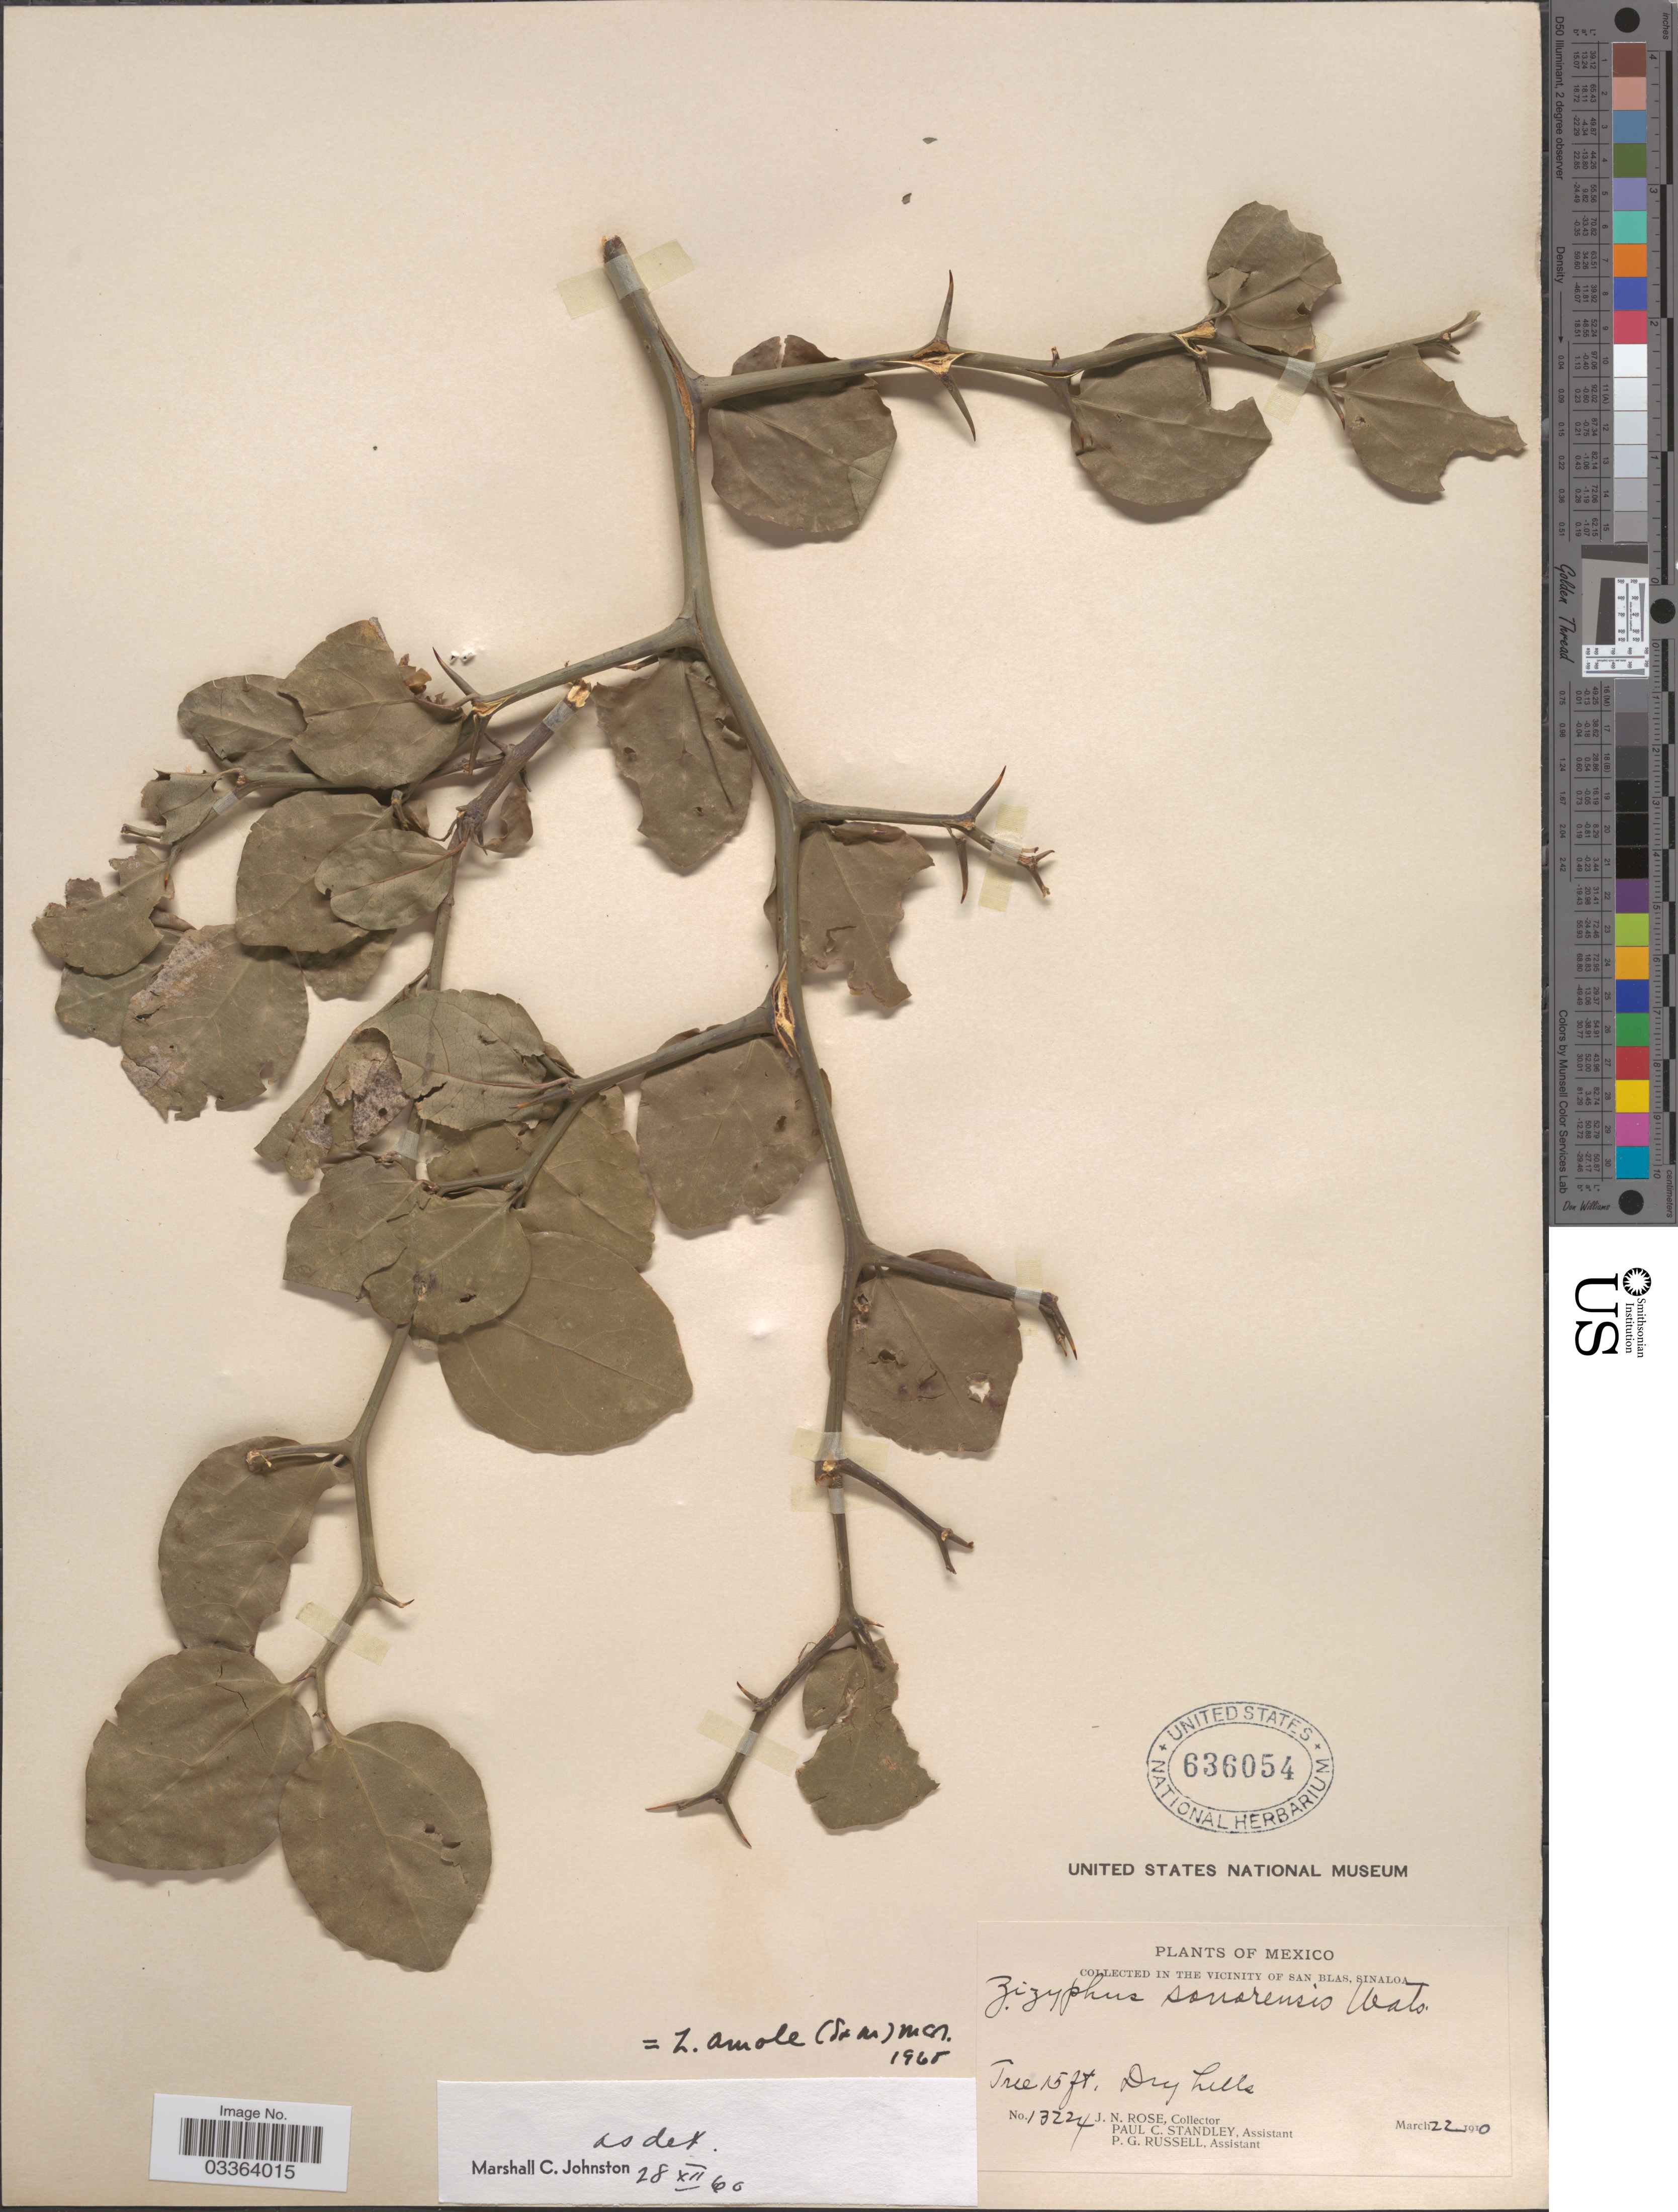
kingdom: Plantae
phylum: Tracheophyta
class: Magnoliopsida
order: Rosales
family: Rhamnaceae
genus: Sarcomphalus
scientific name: Sarcomphalus amole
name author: (Sessé & Moc.) Hauenschild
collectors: J. N. Rose, P. C. Standley & P. G. Russell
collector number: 13224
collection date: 1910-03-22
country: Mexico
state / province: Sinaloa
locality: In the vicinity of San Blas.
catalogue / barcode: US 636054